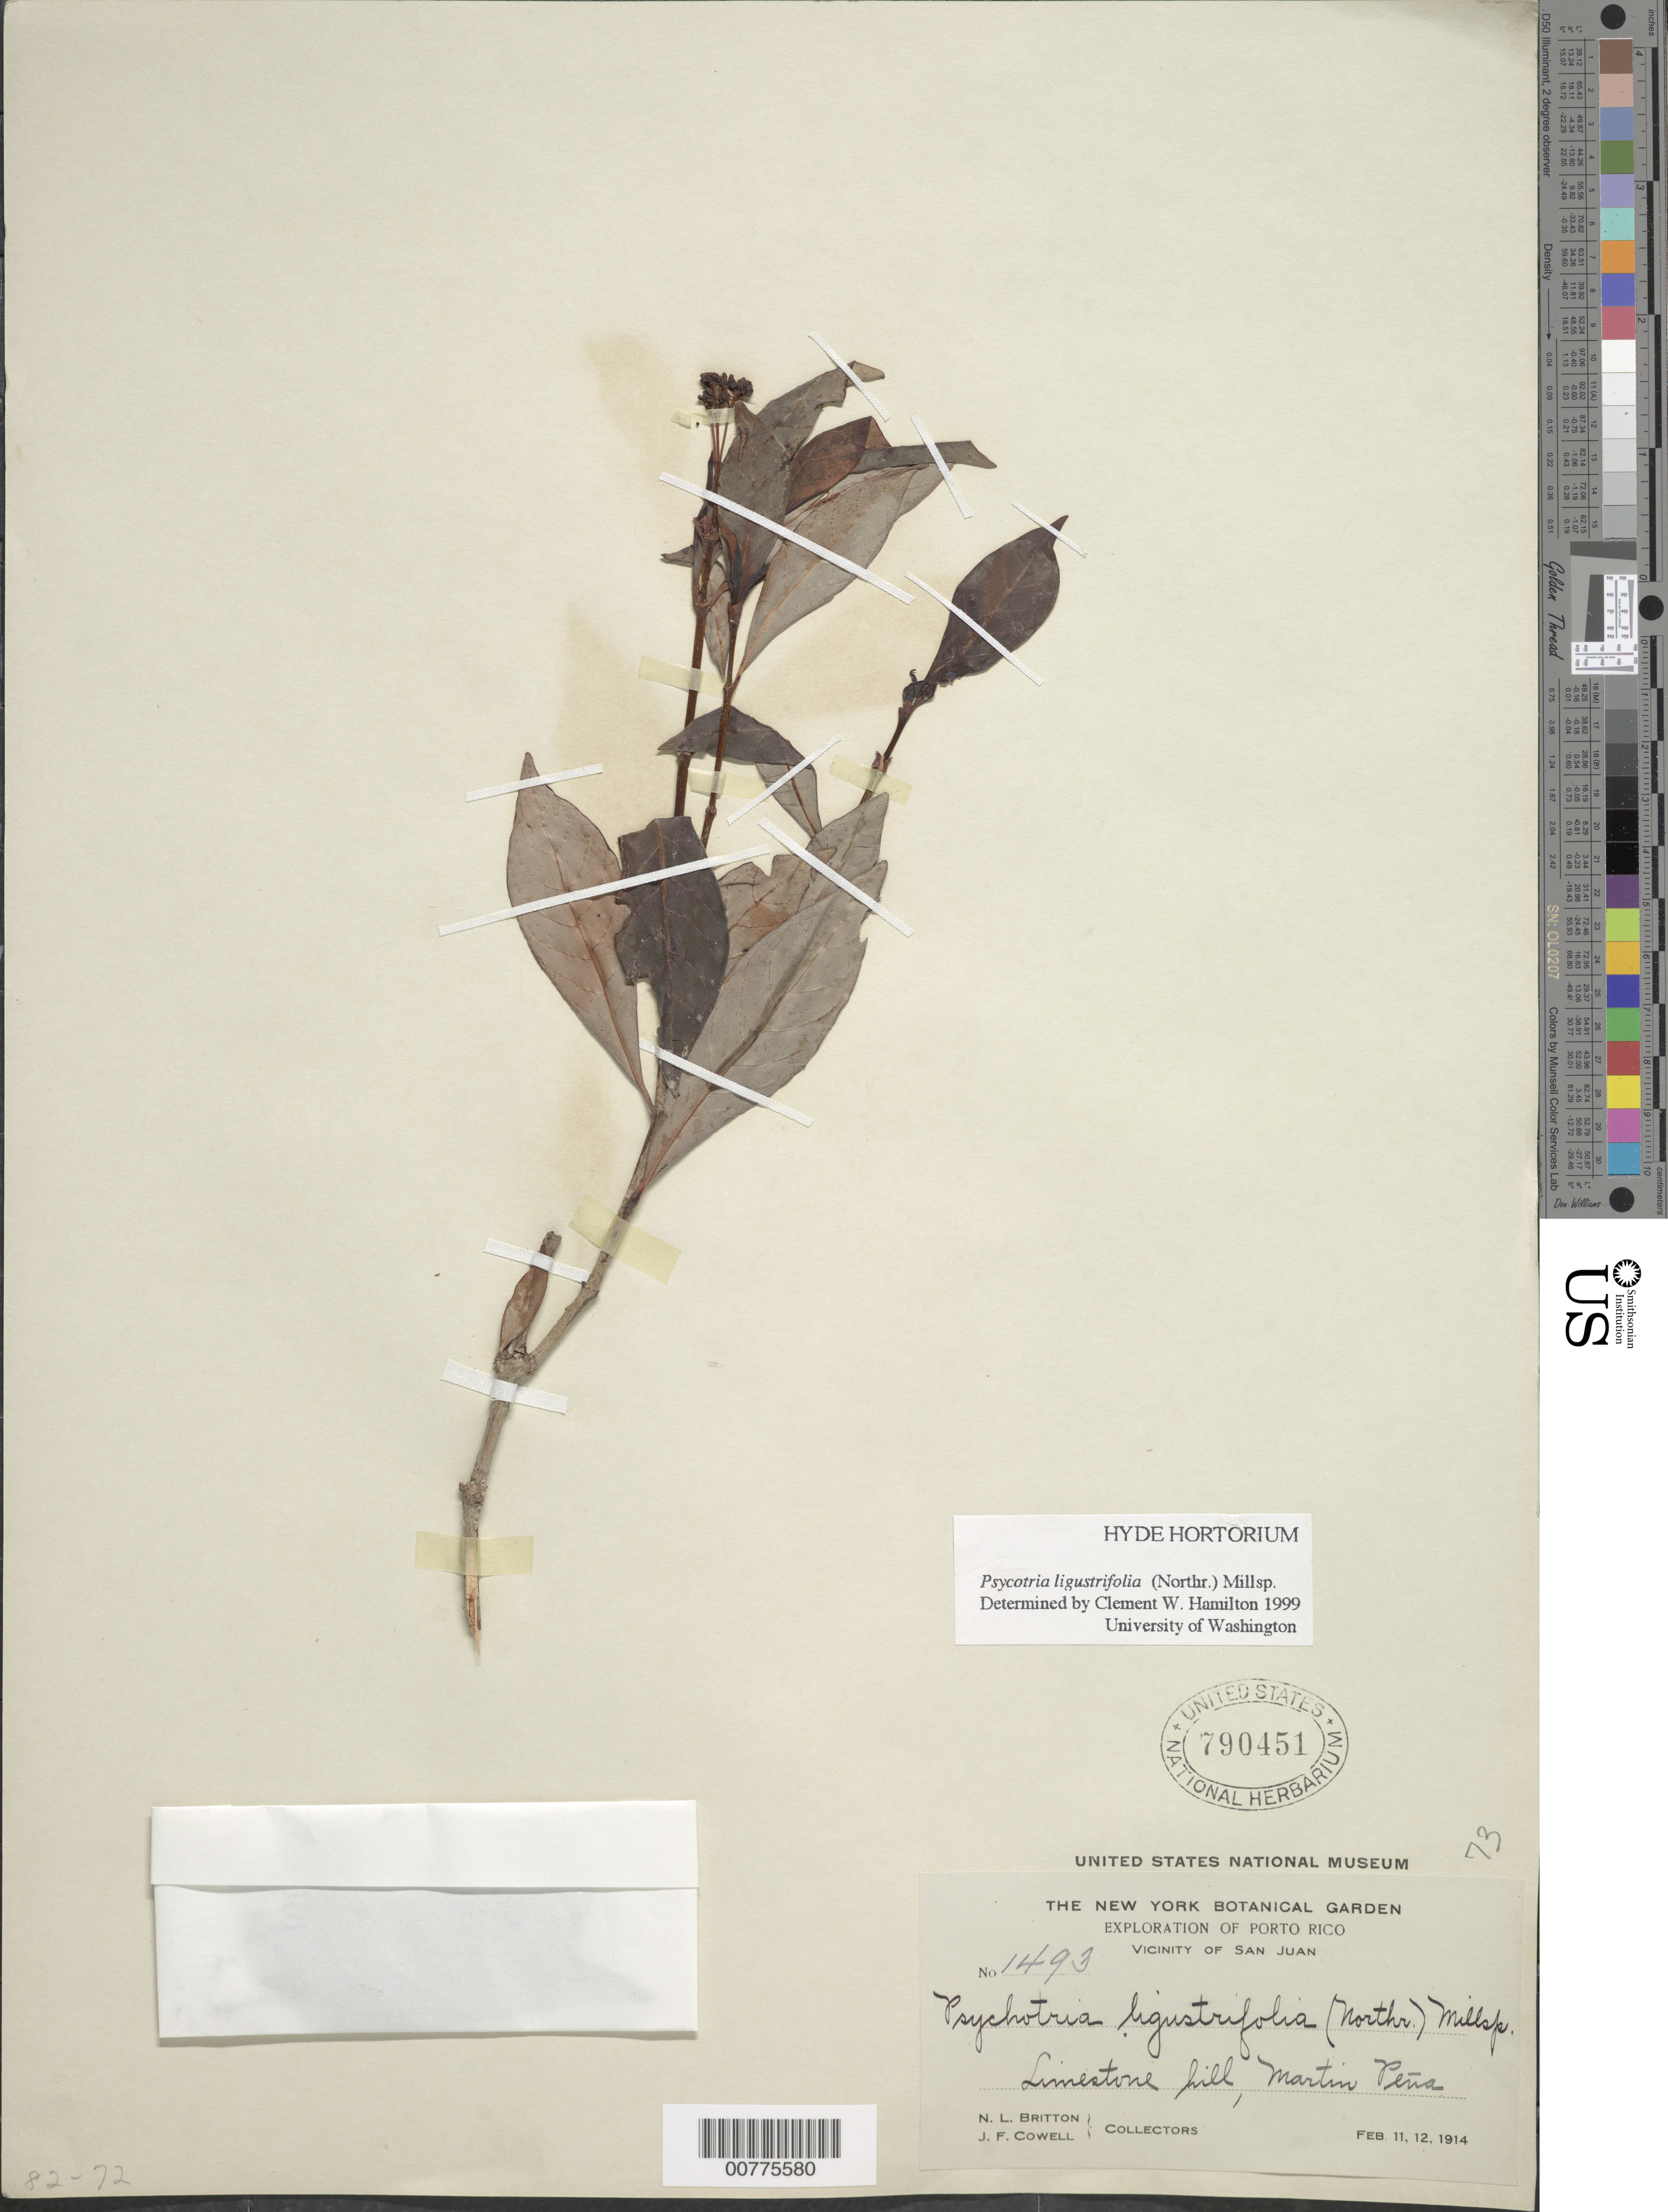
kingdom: Plantae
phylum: Tracheophyta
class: Magnoliopsida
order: Gentianales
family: Rubiaceae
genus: Psychotria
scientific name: Psychotria ligustrifolia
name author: (Northr.) Millsp.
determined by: Hamilton, C. W.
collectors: N. Britton & J. F. Cowell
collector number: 1493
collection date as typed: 11 Feb 1914 to 12 Feb 1914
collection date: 1914-02-11/1914-02-12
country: Puerto Rico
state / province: San Juan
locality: Vicinity of San Juan. Limestone hill, Martin Peña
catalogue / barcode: US 790451